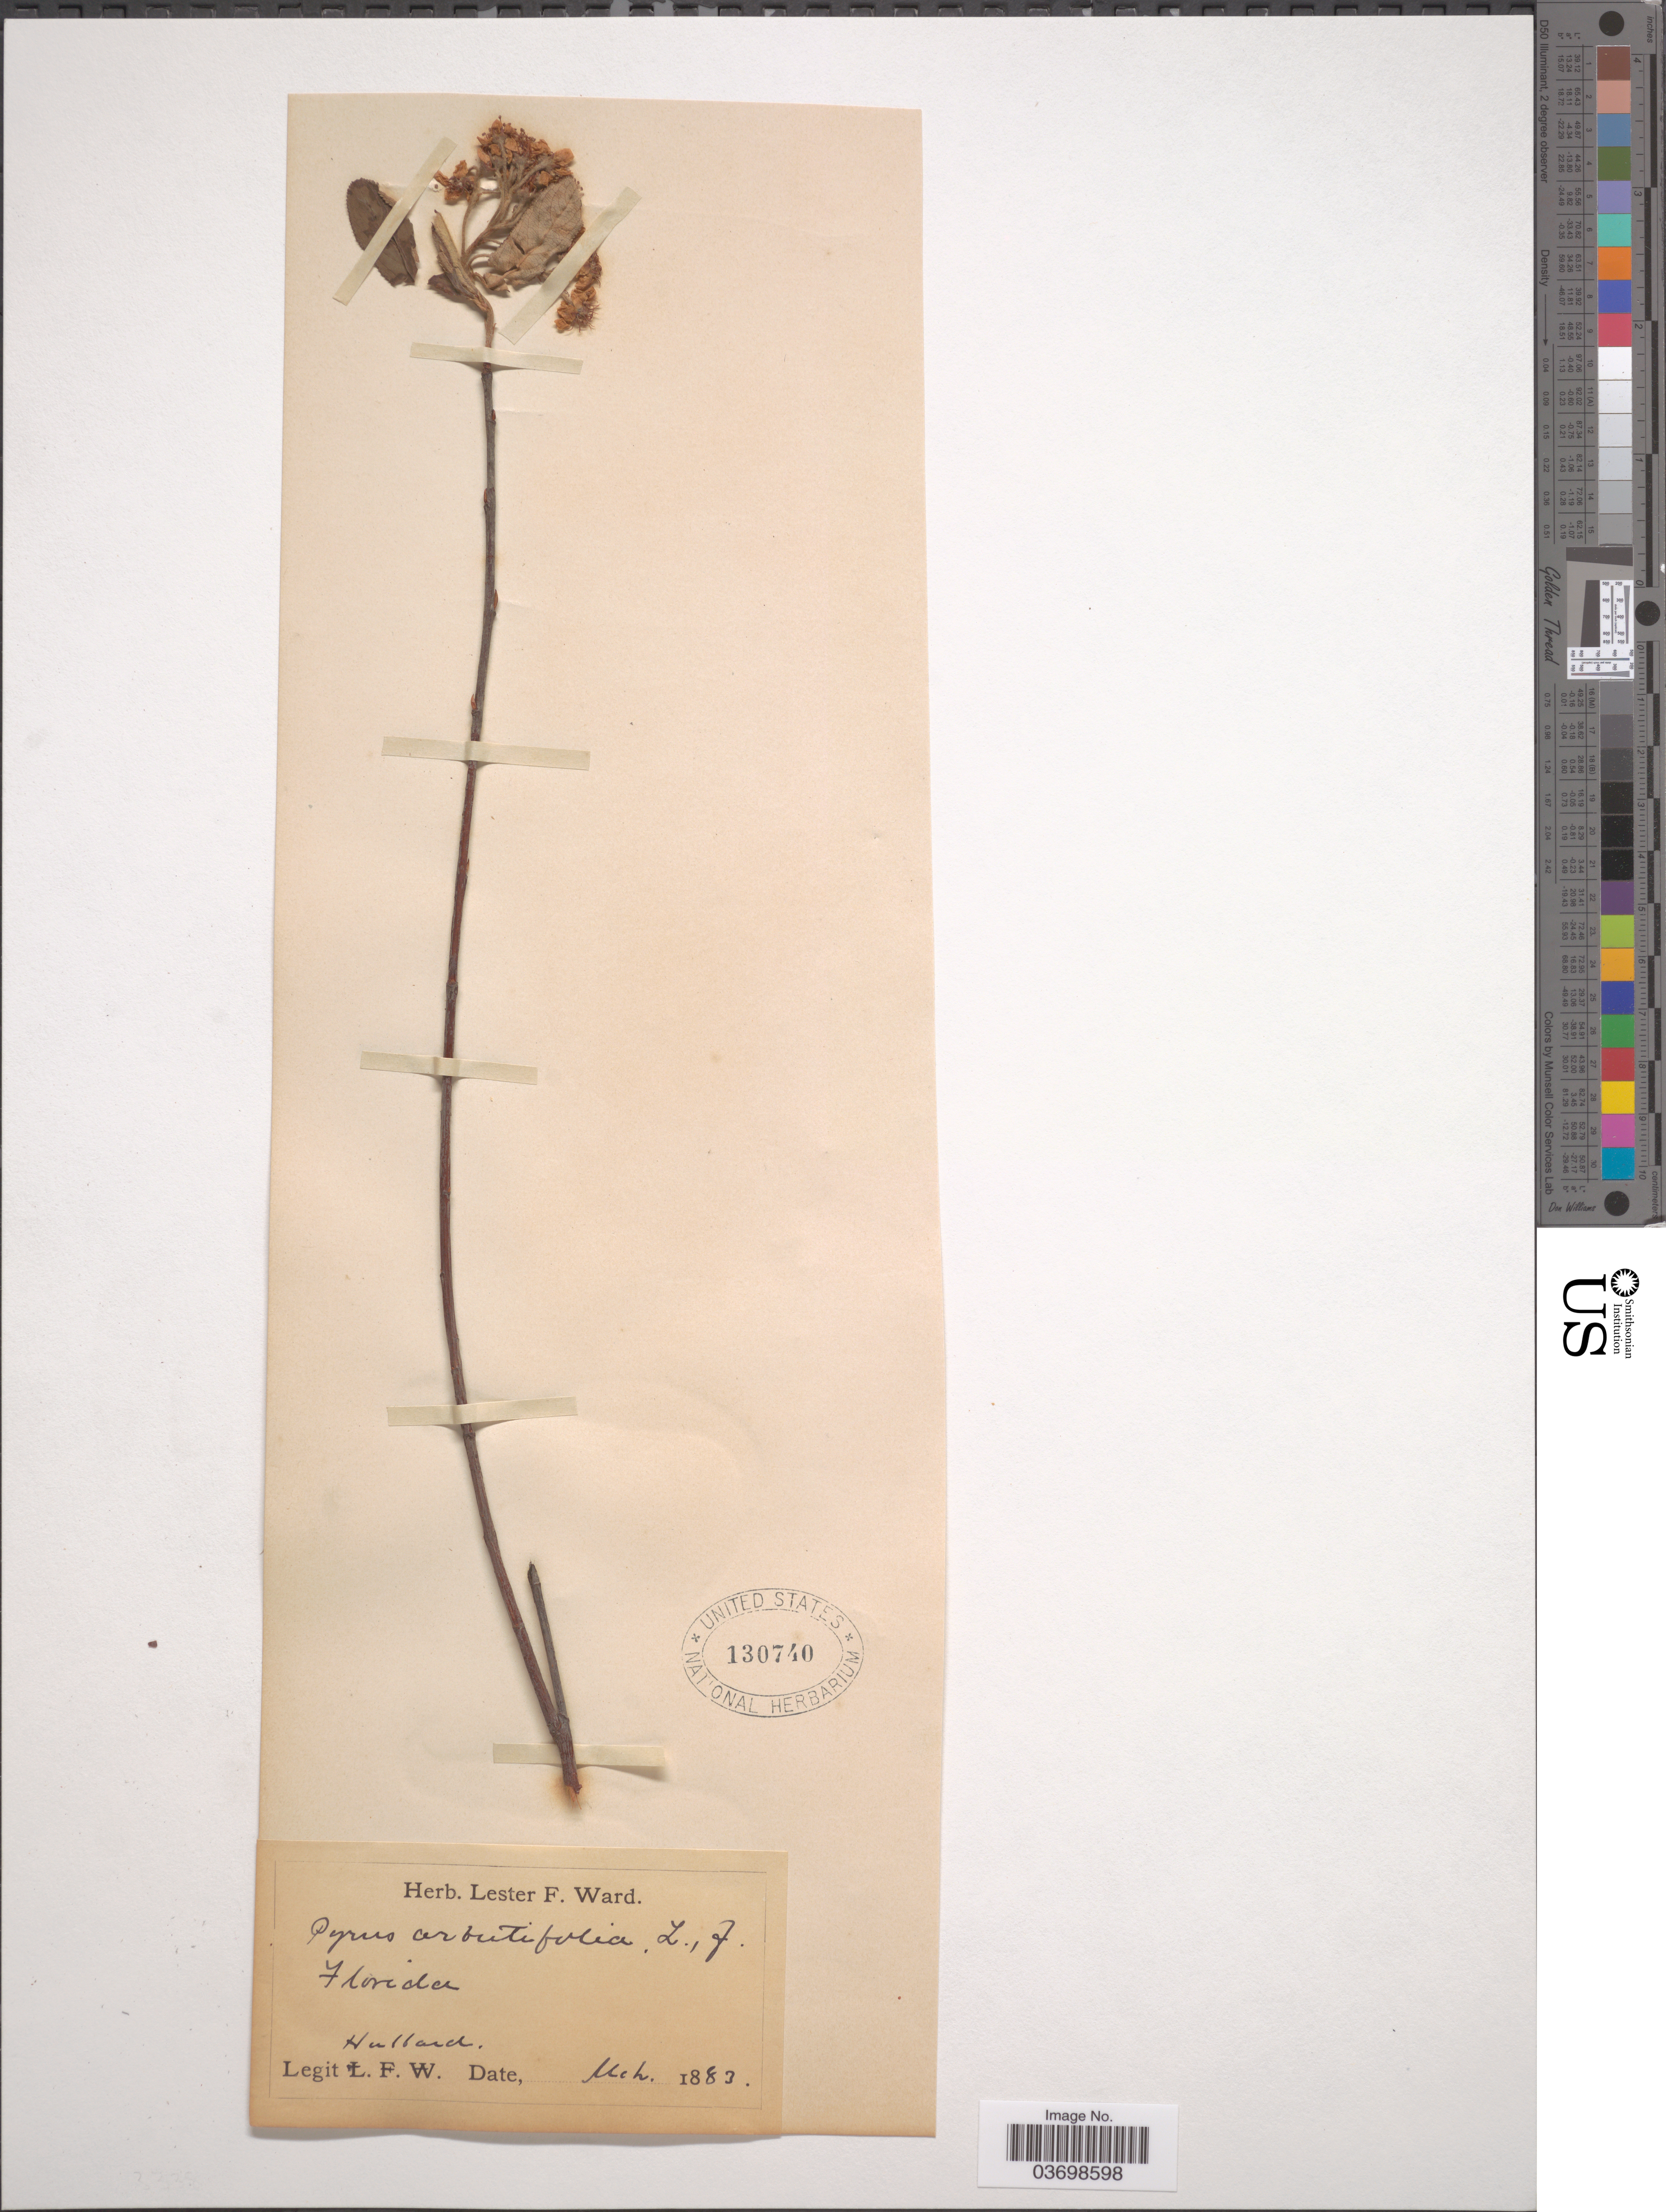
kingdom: Plantae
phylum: Tracheophyta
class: Magnoliopsida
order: Rosales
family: Rosaceae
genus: Aronia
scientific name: Aronia arbutifolia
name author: (L.) Pers.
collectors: Hubbard, --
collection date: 1883-03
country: United States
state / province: Florida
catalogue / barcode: US 130740